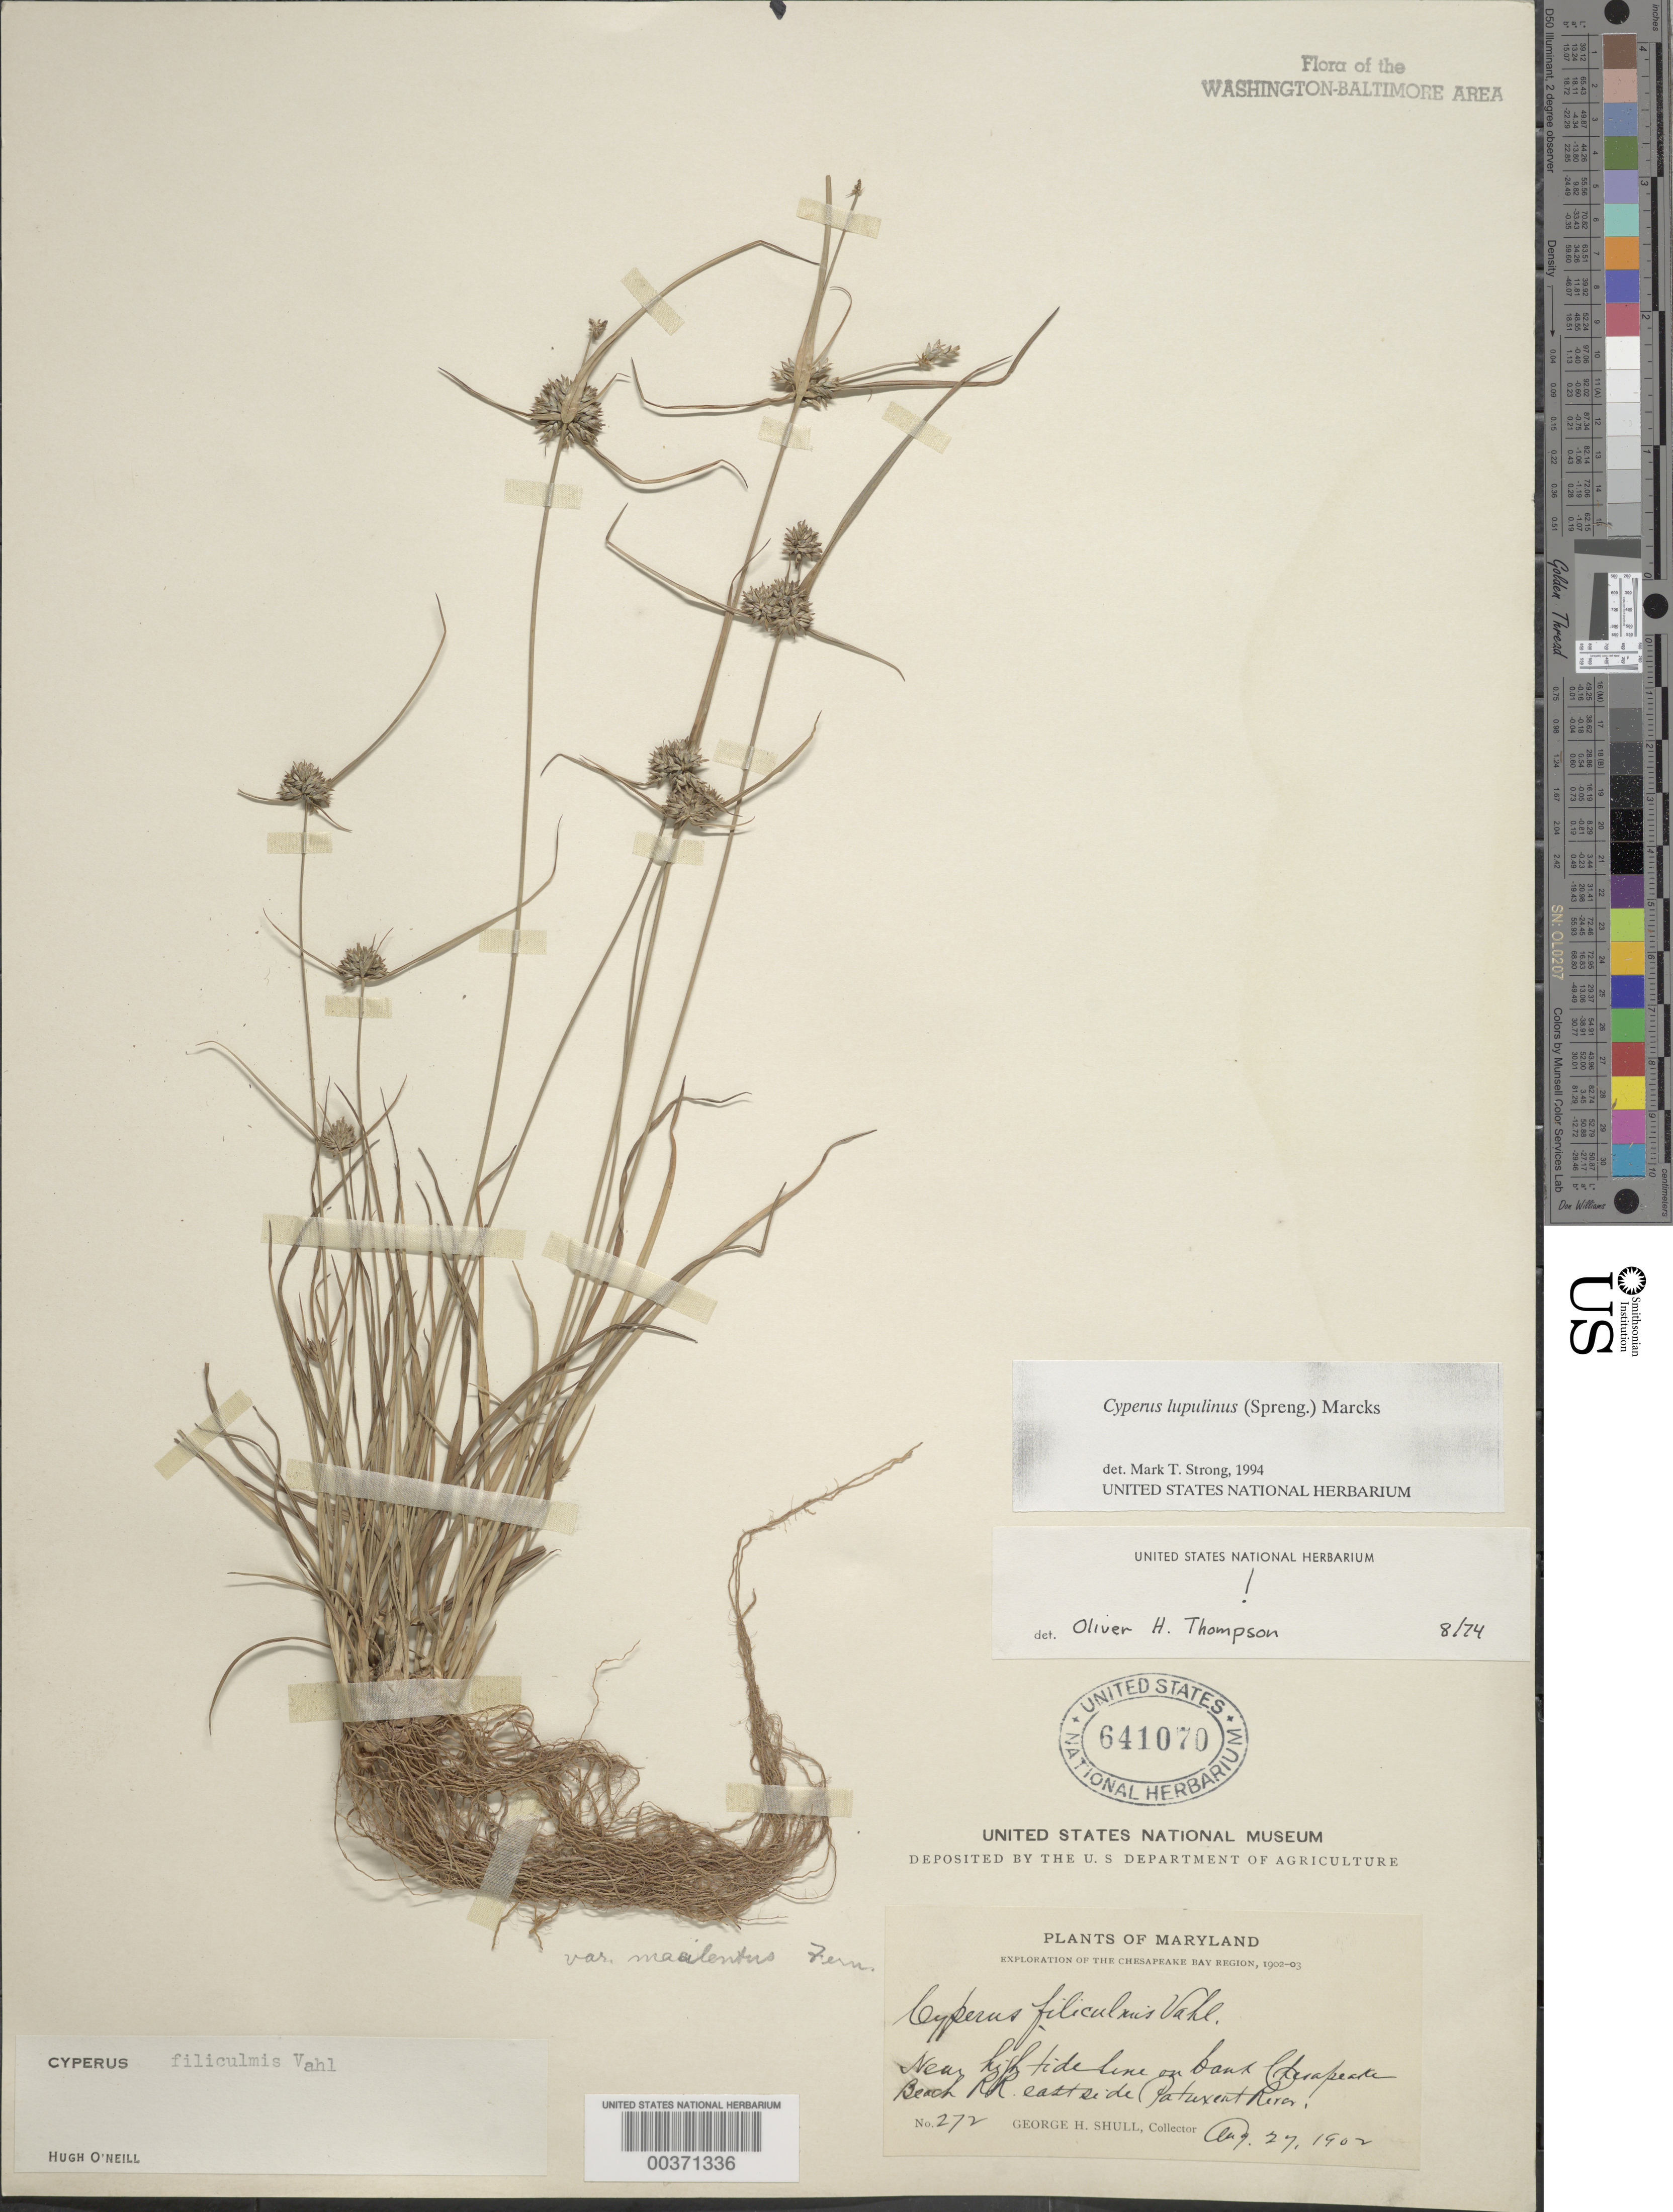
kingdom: Plantae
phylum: Tracheophyta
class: Liliopsida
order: Poales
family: Cyperaceae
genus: Cyperus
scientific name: Cyperus lupulinus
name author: (Spreng.) Marcks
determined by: O'Neill, Hugh T.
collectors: G. H. Shull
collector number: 272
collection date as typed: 27 Aug 1902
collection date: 1902-08-27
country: United States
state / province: Maryland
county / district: Calvert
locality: Chesapeake Beach, E side of Patuxent River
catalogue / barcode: US 641070